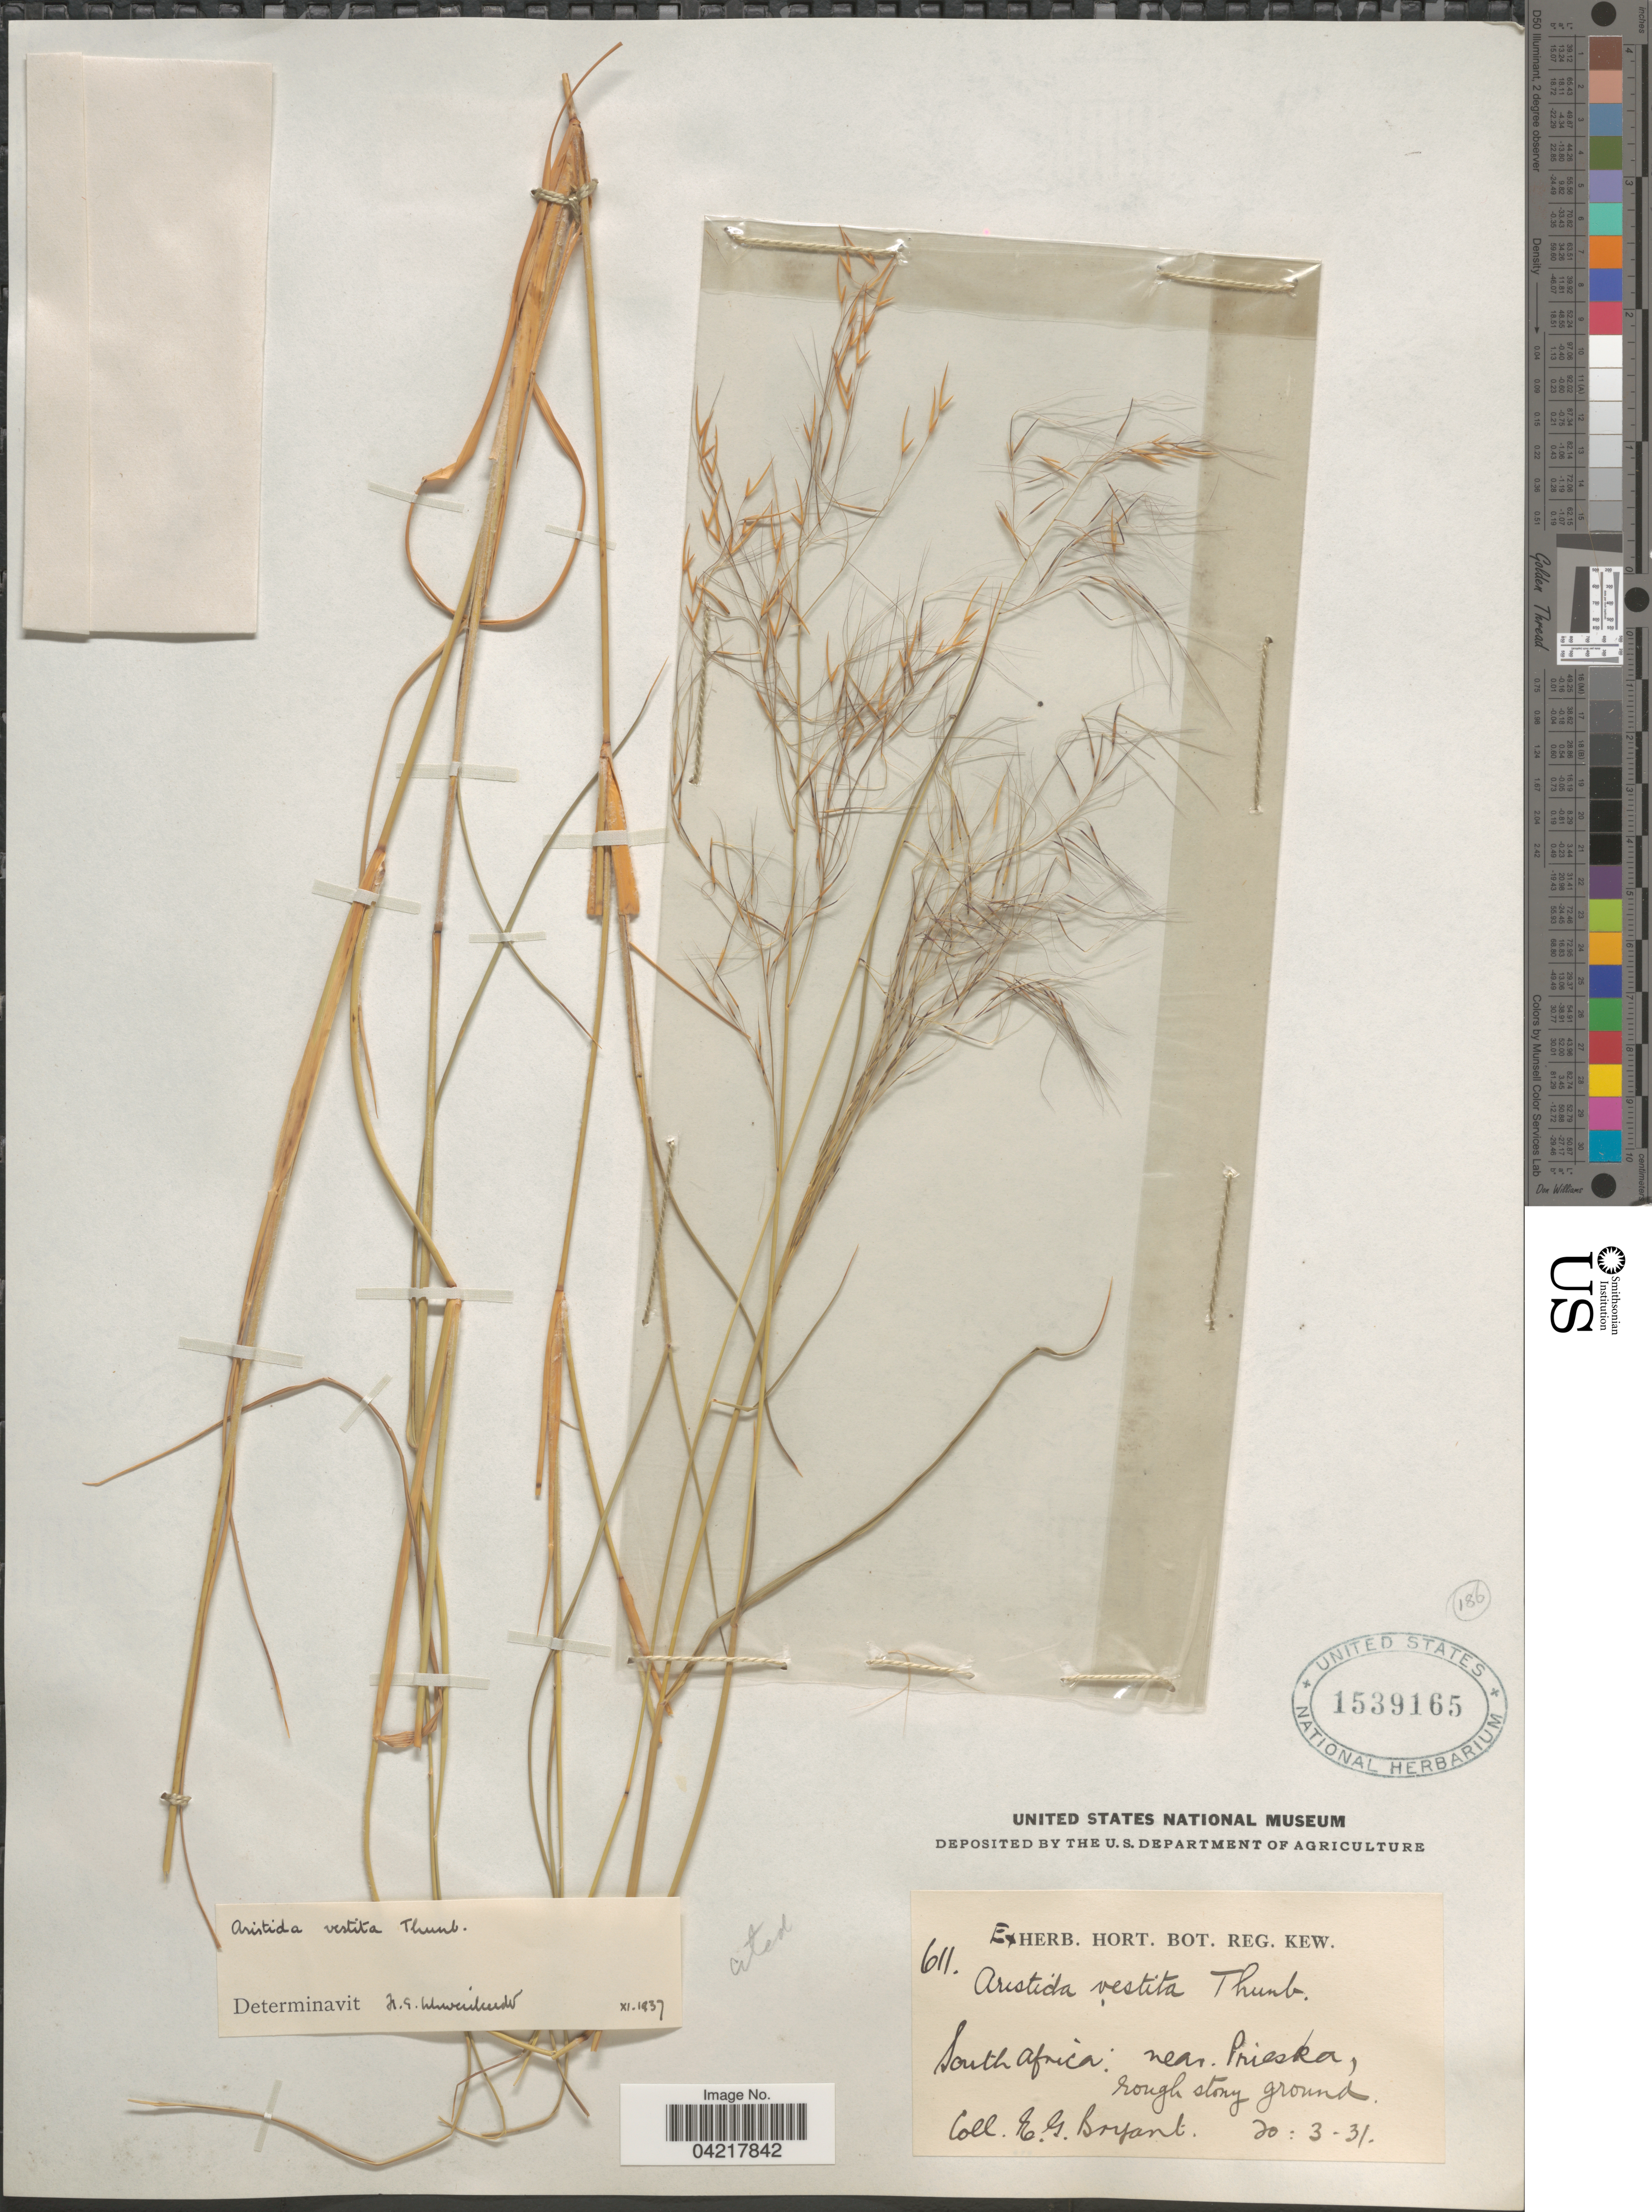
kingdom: Plantae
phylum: Tracheophyta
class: Liliopsida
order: Poales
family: Poaceae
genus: Aristida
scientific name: Aristida vestita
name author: Thunb.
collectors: E. Bryant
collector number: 611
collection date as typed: Transcribed d/m/y: 20/3/31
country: South Africa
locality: Near Prieska, rough stony ground.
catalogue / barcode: US 1539165